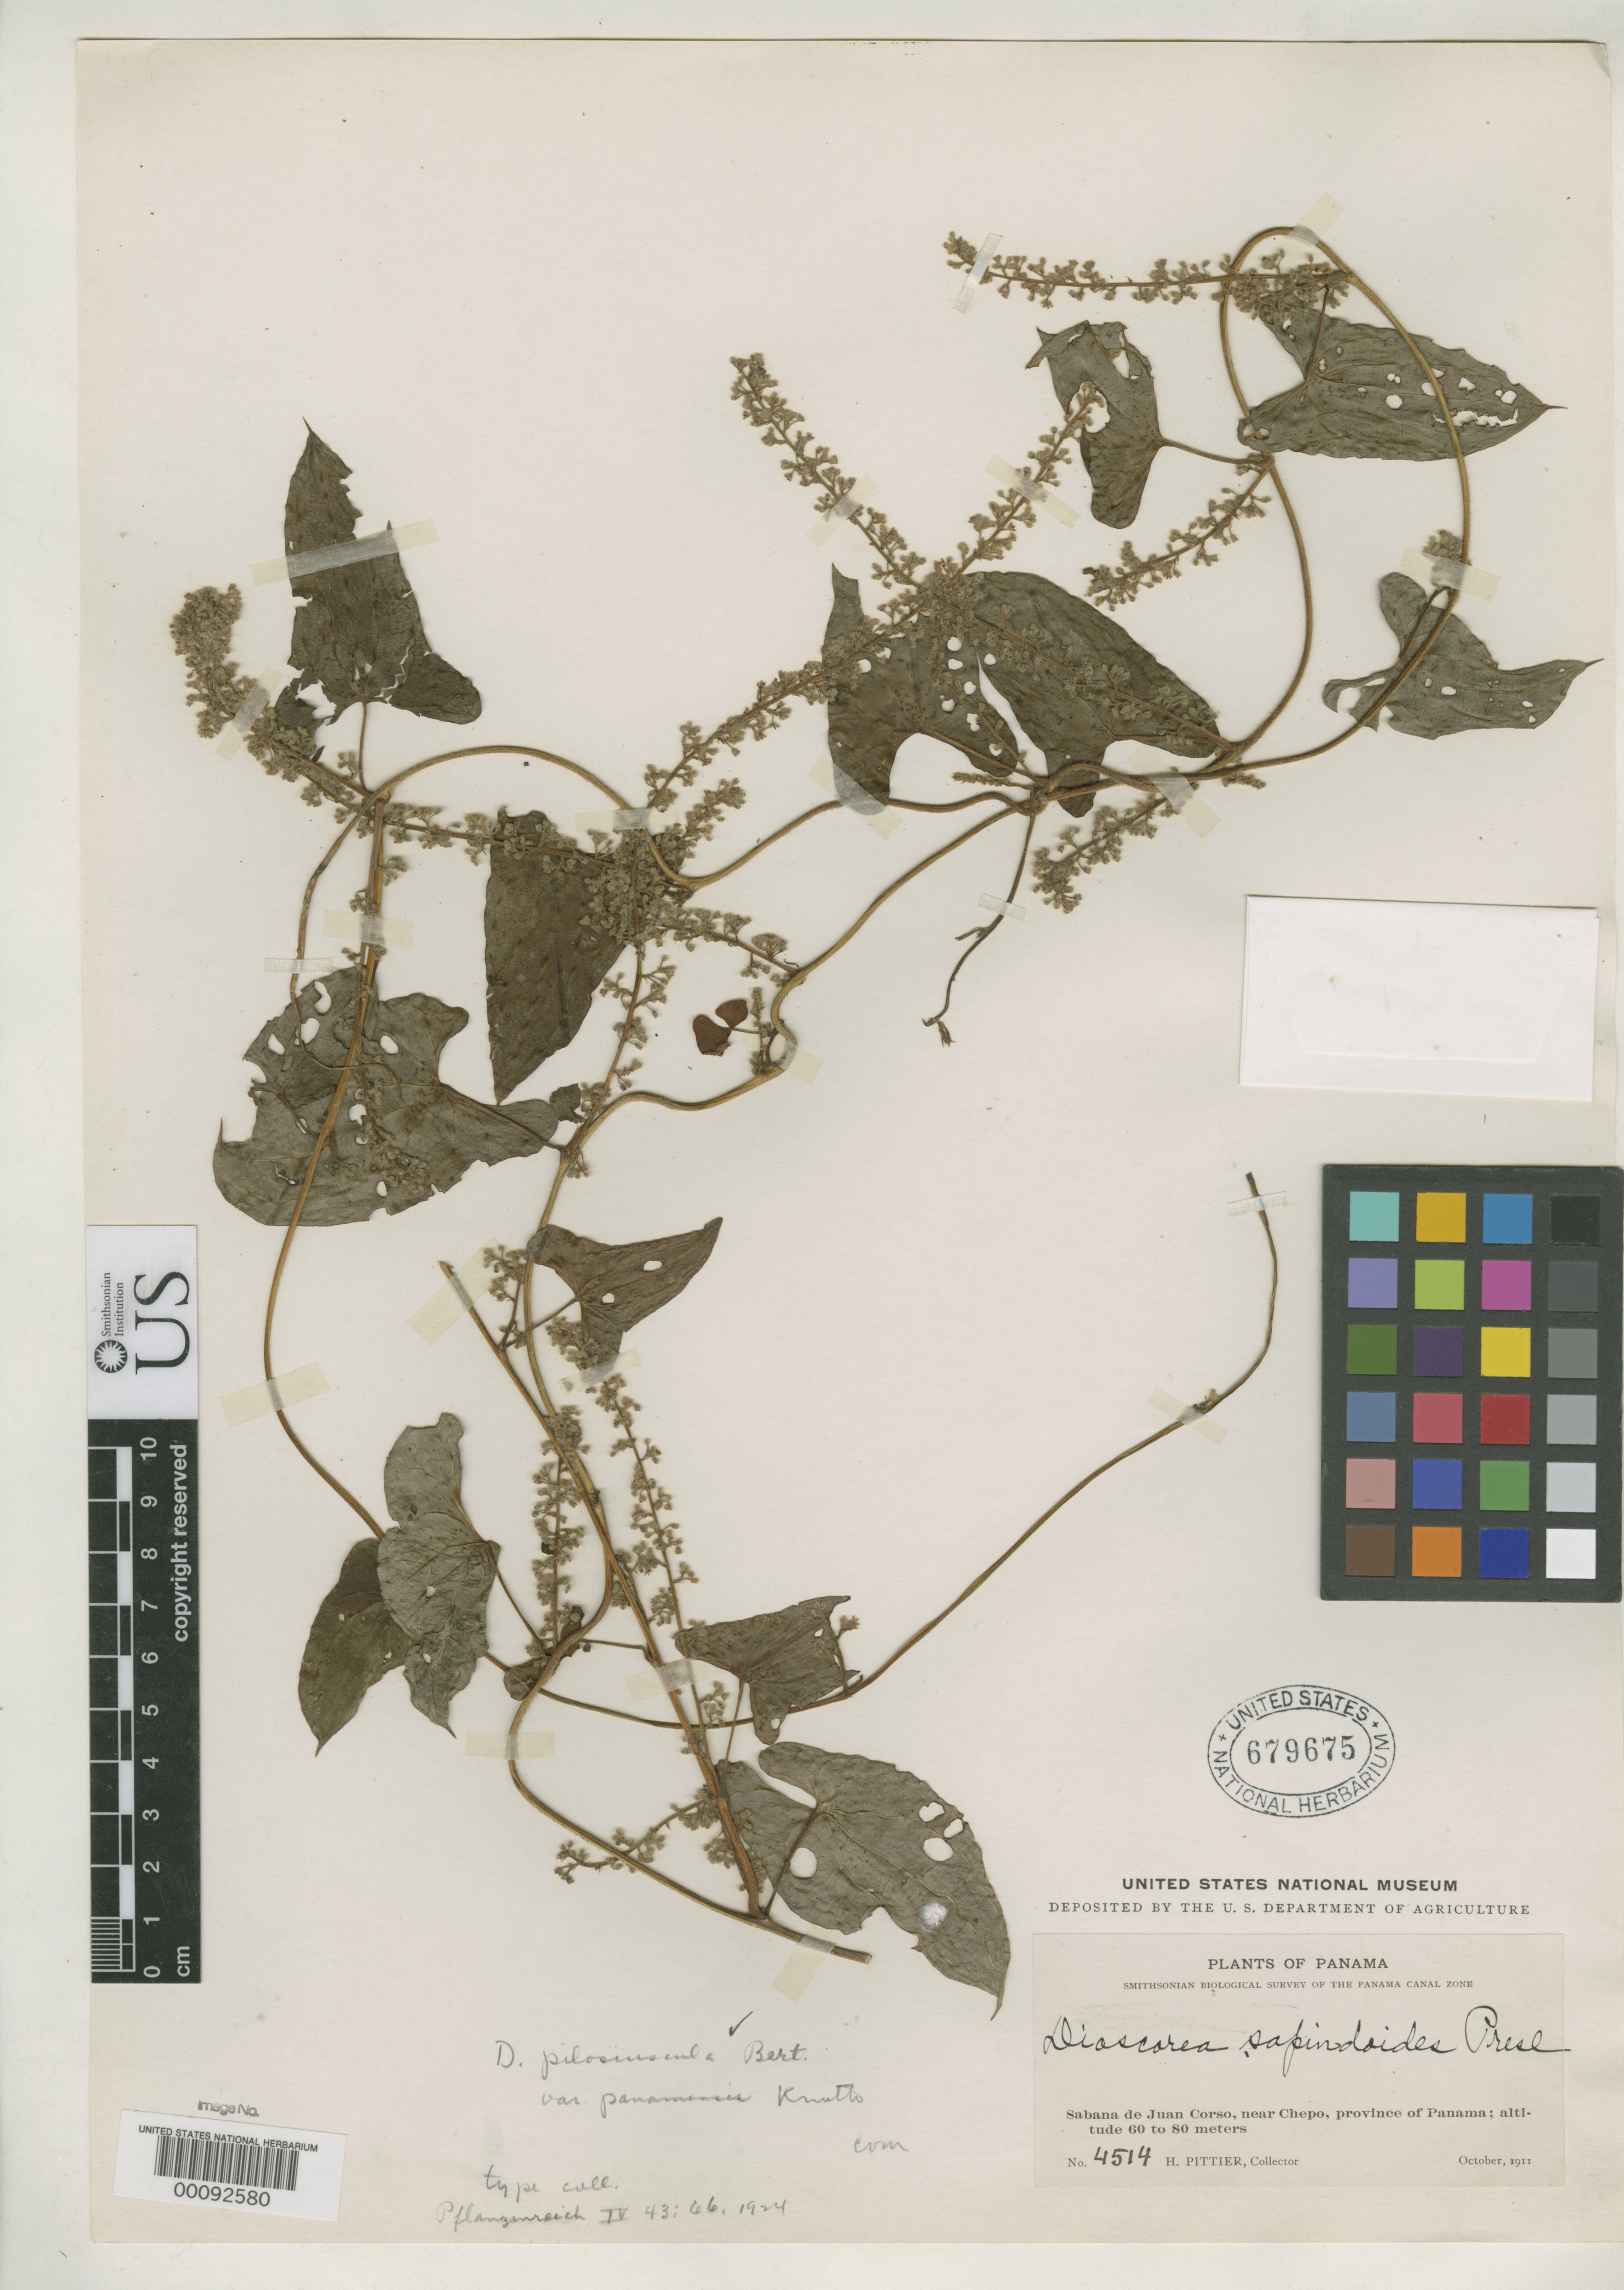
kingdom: Plantae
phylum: Tracheophyta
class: Liliopsida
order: Dioscoreales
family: Dioscoreaceae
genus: Dioscorea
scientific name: Dioscorea pilosiuscula var. panamensis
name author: R. Knuth in Engl.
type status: Isotype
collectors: H. F. Pittier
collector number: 4514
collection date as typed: Oct 1911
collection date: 1911-10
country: Panama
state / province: Panamá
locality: Near Chepo, Sabana de Juan Corso.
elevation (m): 60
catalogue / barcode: US 679675